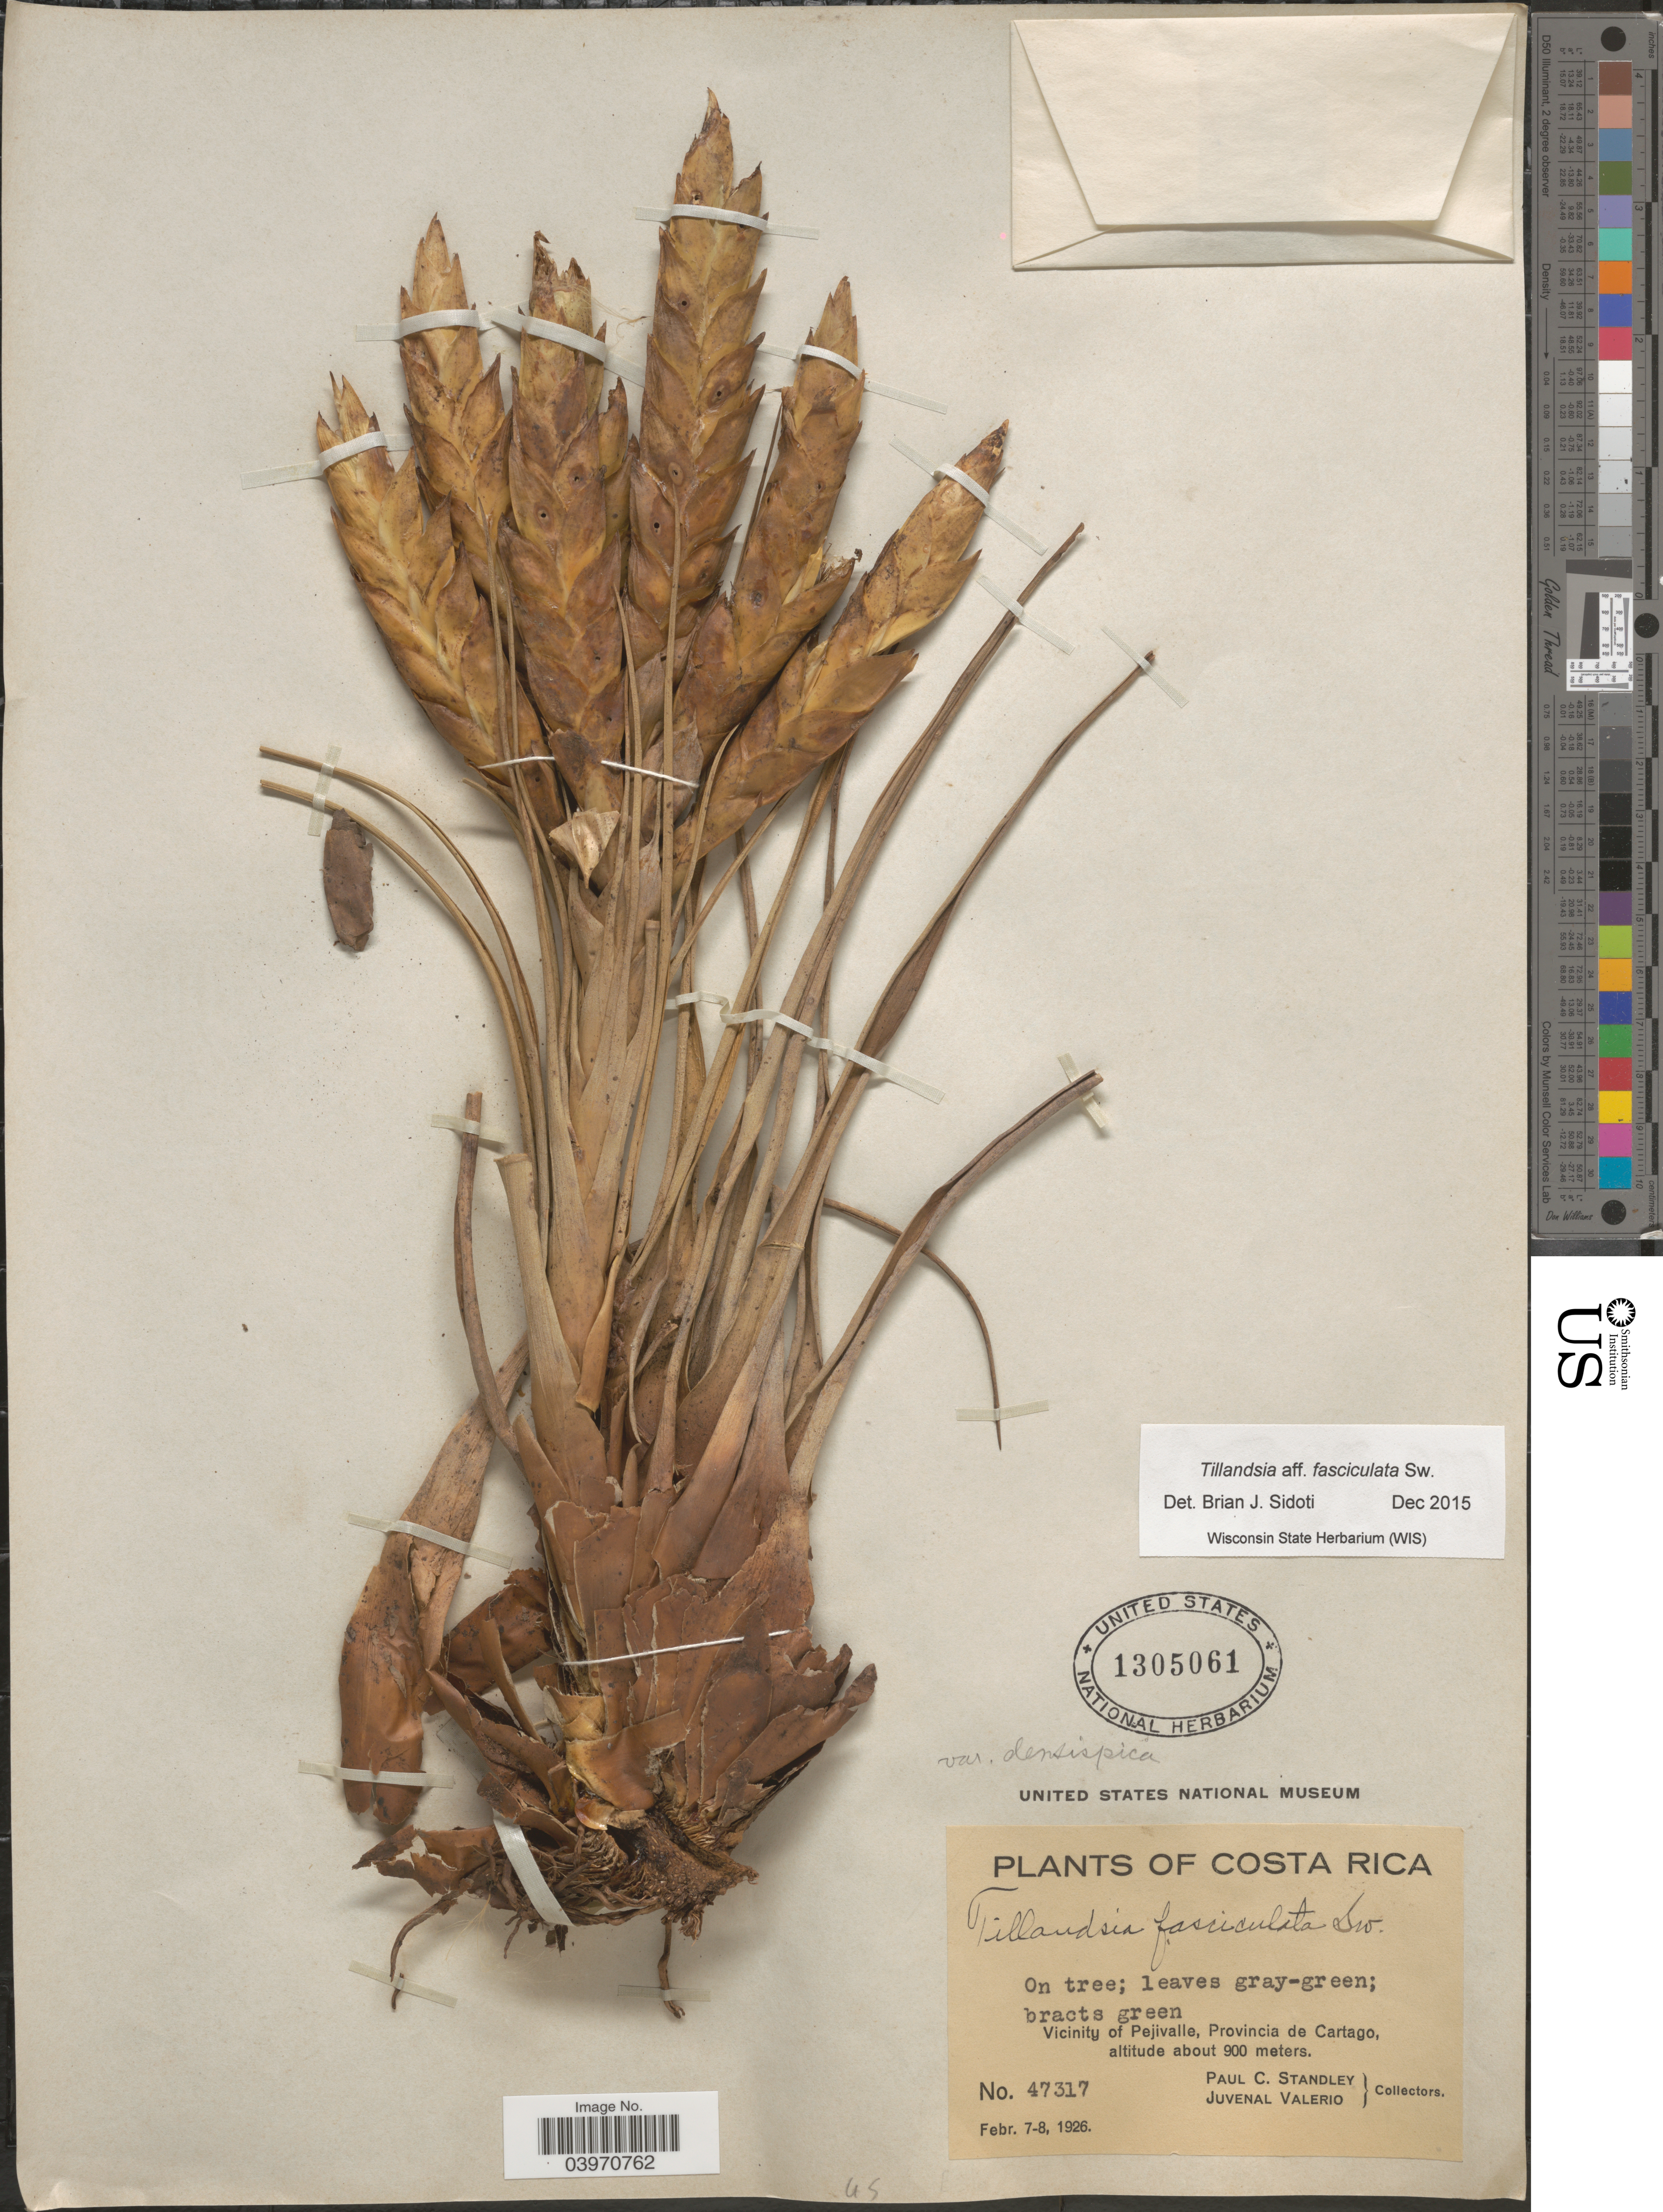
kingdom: Plantae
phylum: Tracheophyta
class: Liliopsida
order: Poales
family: Bromeliaceae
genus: Tillandsia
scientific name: Tillandsia fasciculata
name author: Sw.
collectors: P. C. Standley & J. Valerio R.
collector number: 47317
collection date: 1926-02-07/1926-02-08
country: Costa Rica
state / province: Cartago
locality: Vicinity of Pejivalle.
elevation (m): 900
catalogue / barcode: US 1305061